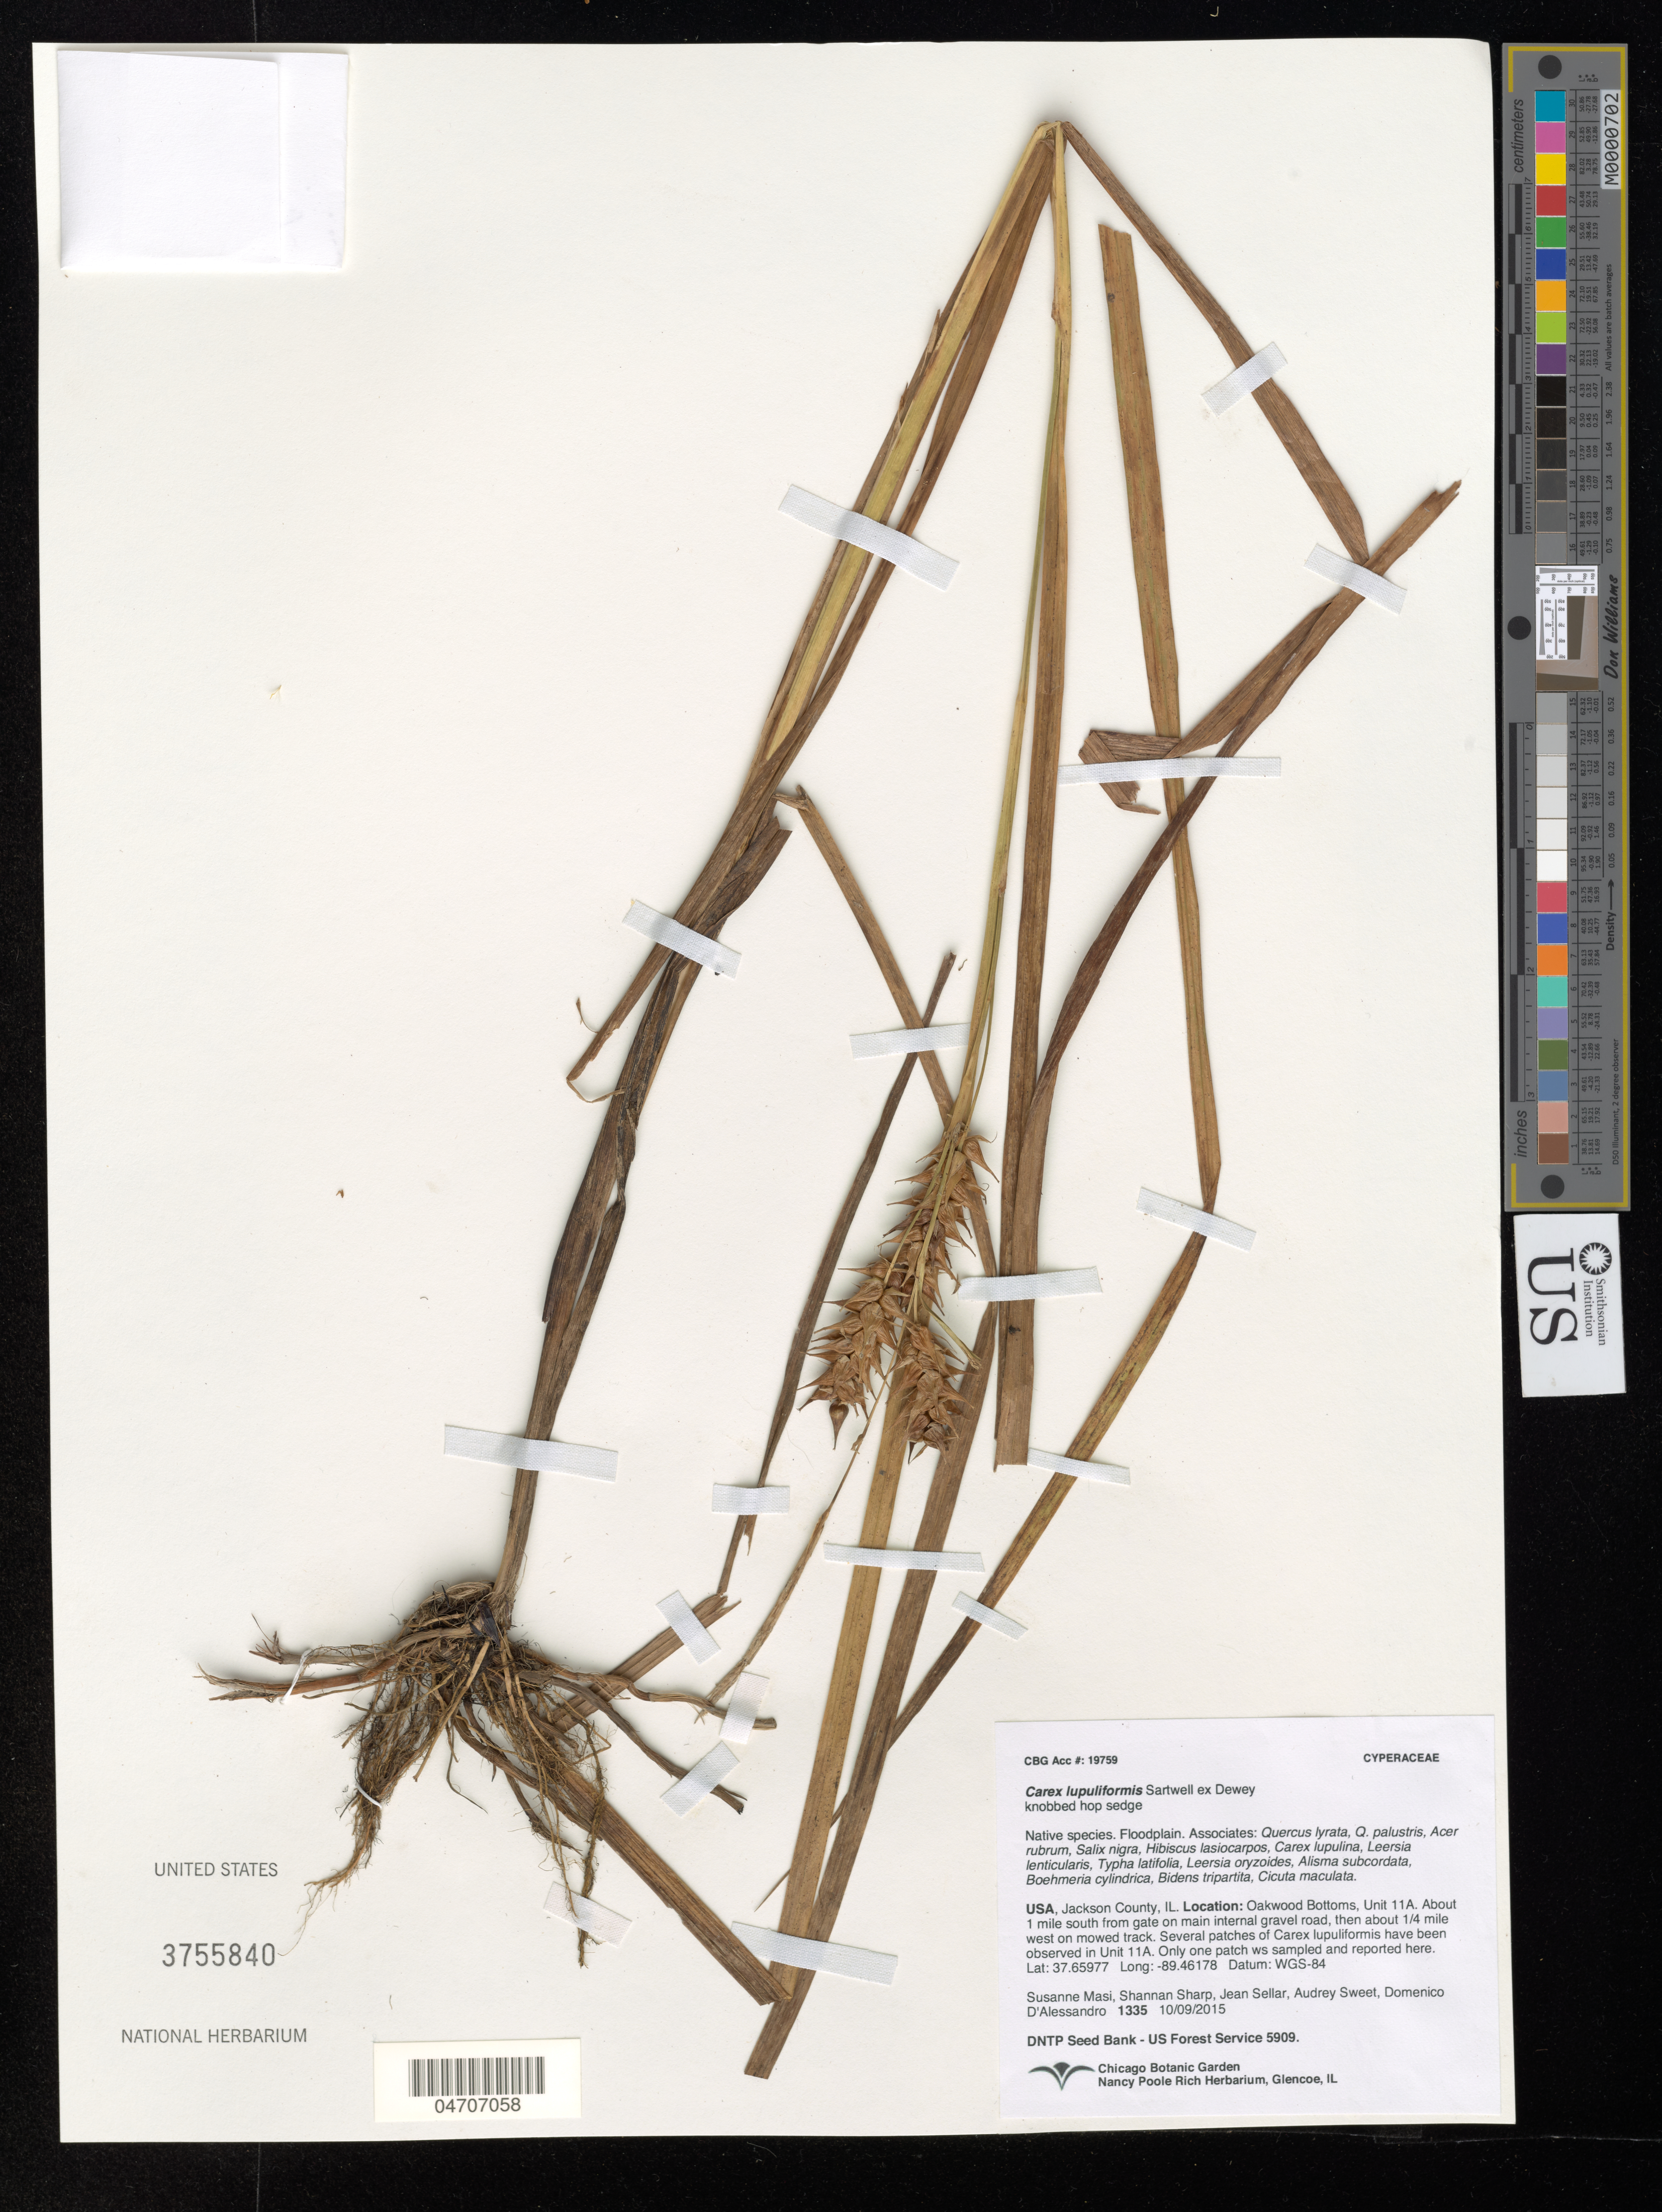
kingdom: Plantae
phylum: Tracheophyta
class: Liliopsida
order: Poales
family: Cyperaceae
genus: Carex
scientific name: Carex lupuliformis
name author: Sartwell ex Dewey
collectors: S. Masi, S. Sharp, A. Campos-Rocha & A. L. Sweet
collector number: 1335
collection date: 2015-10-09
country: United States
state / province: Illinois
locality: Jackson County. Oakwood Bottoms, Unit 11A. About 1 mile south from gate on main internal gravel road, then about ¼ mile west on mowed track.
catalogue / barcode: US 3755840